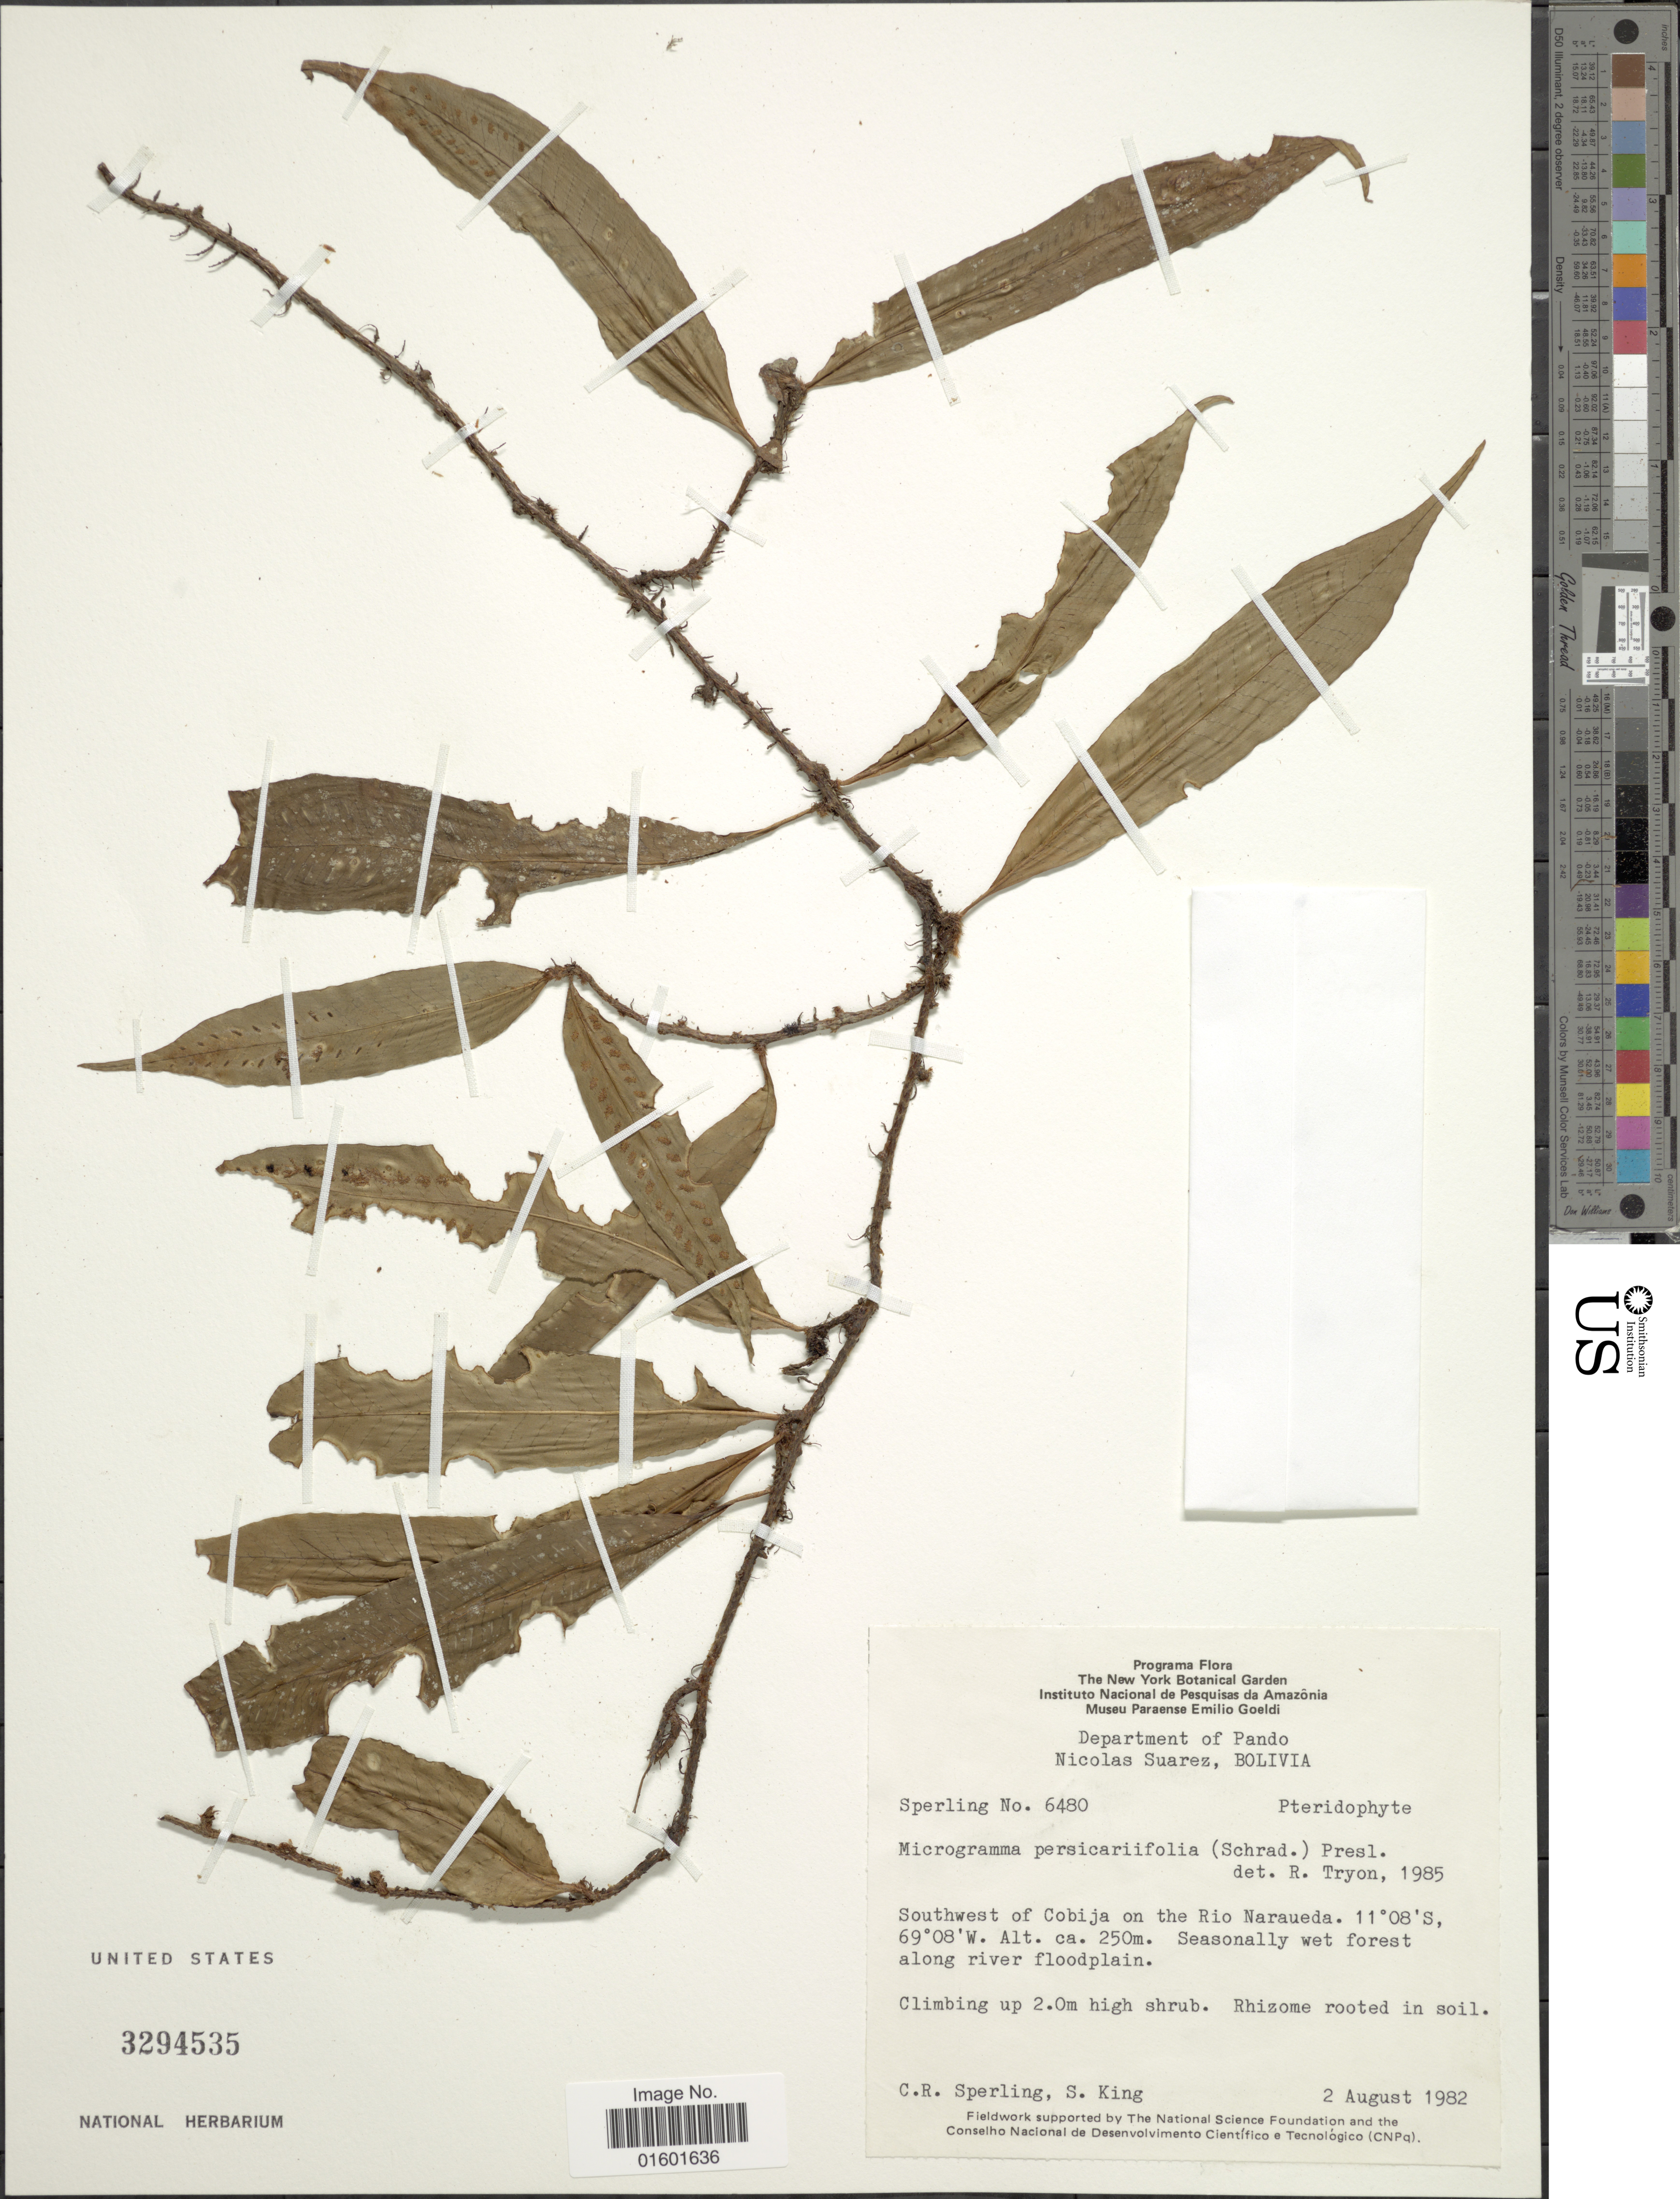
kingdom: Plantae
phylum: Tracheophyta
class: Polypodiopsida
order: Polypodiales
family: Polypodiaceae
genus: Microgramma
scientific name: Microgramma persicariifolia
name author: (Schrad.) C. Presl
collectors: C. R. Sperling & S. King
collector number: Sperling No. 6480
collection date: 1982-08-02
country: Bolivia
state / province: Pando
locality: Nicolas Suarez, Southwest of Cobija on the Rio Naraueda. Seasonally wet forest along river floodplain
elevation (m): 250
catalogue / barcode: US 3294535